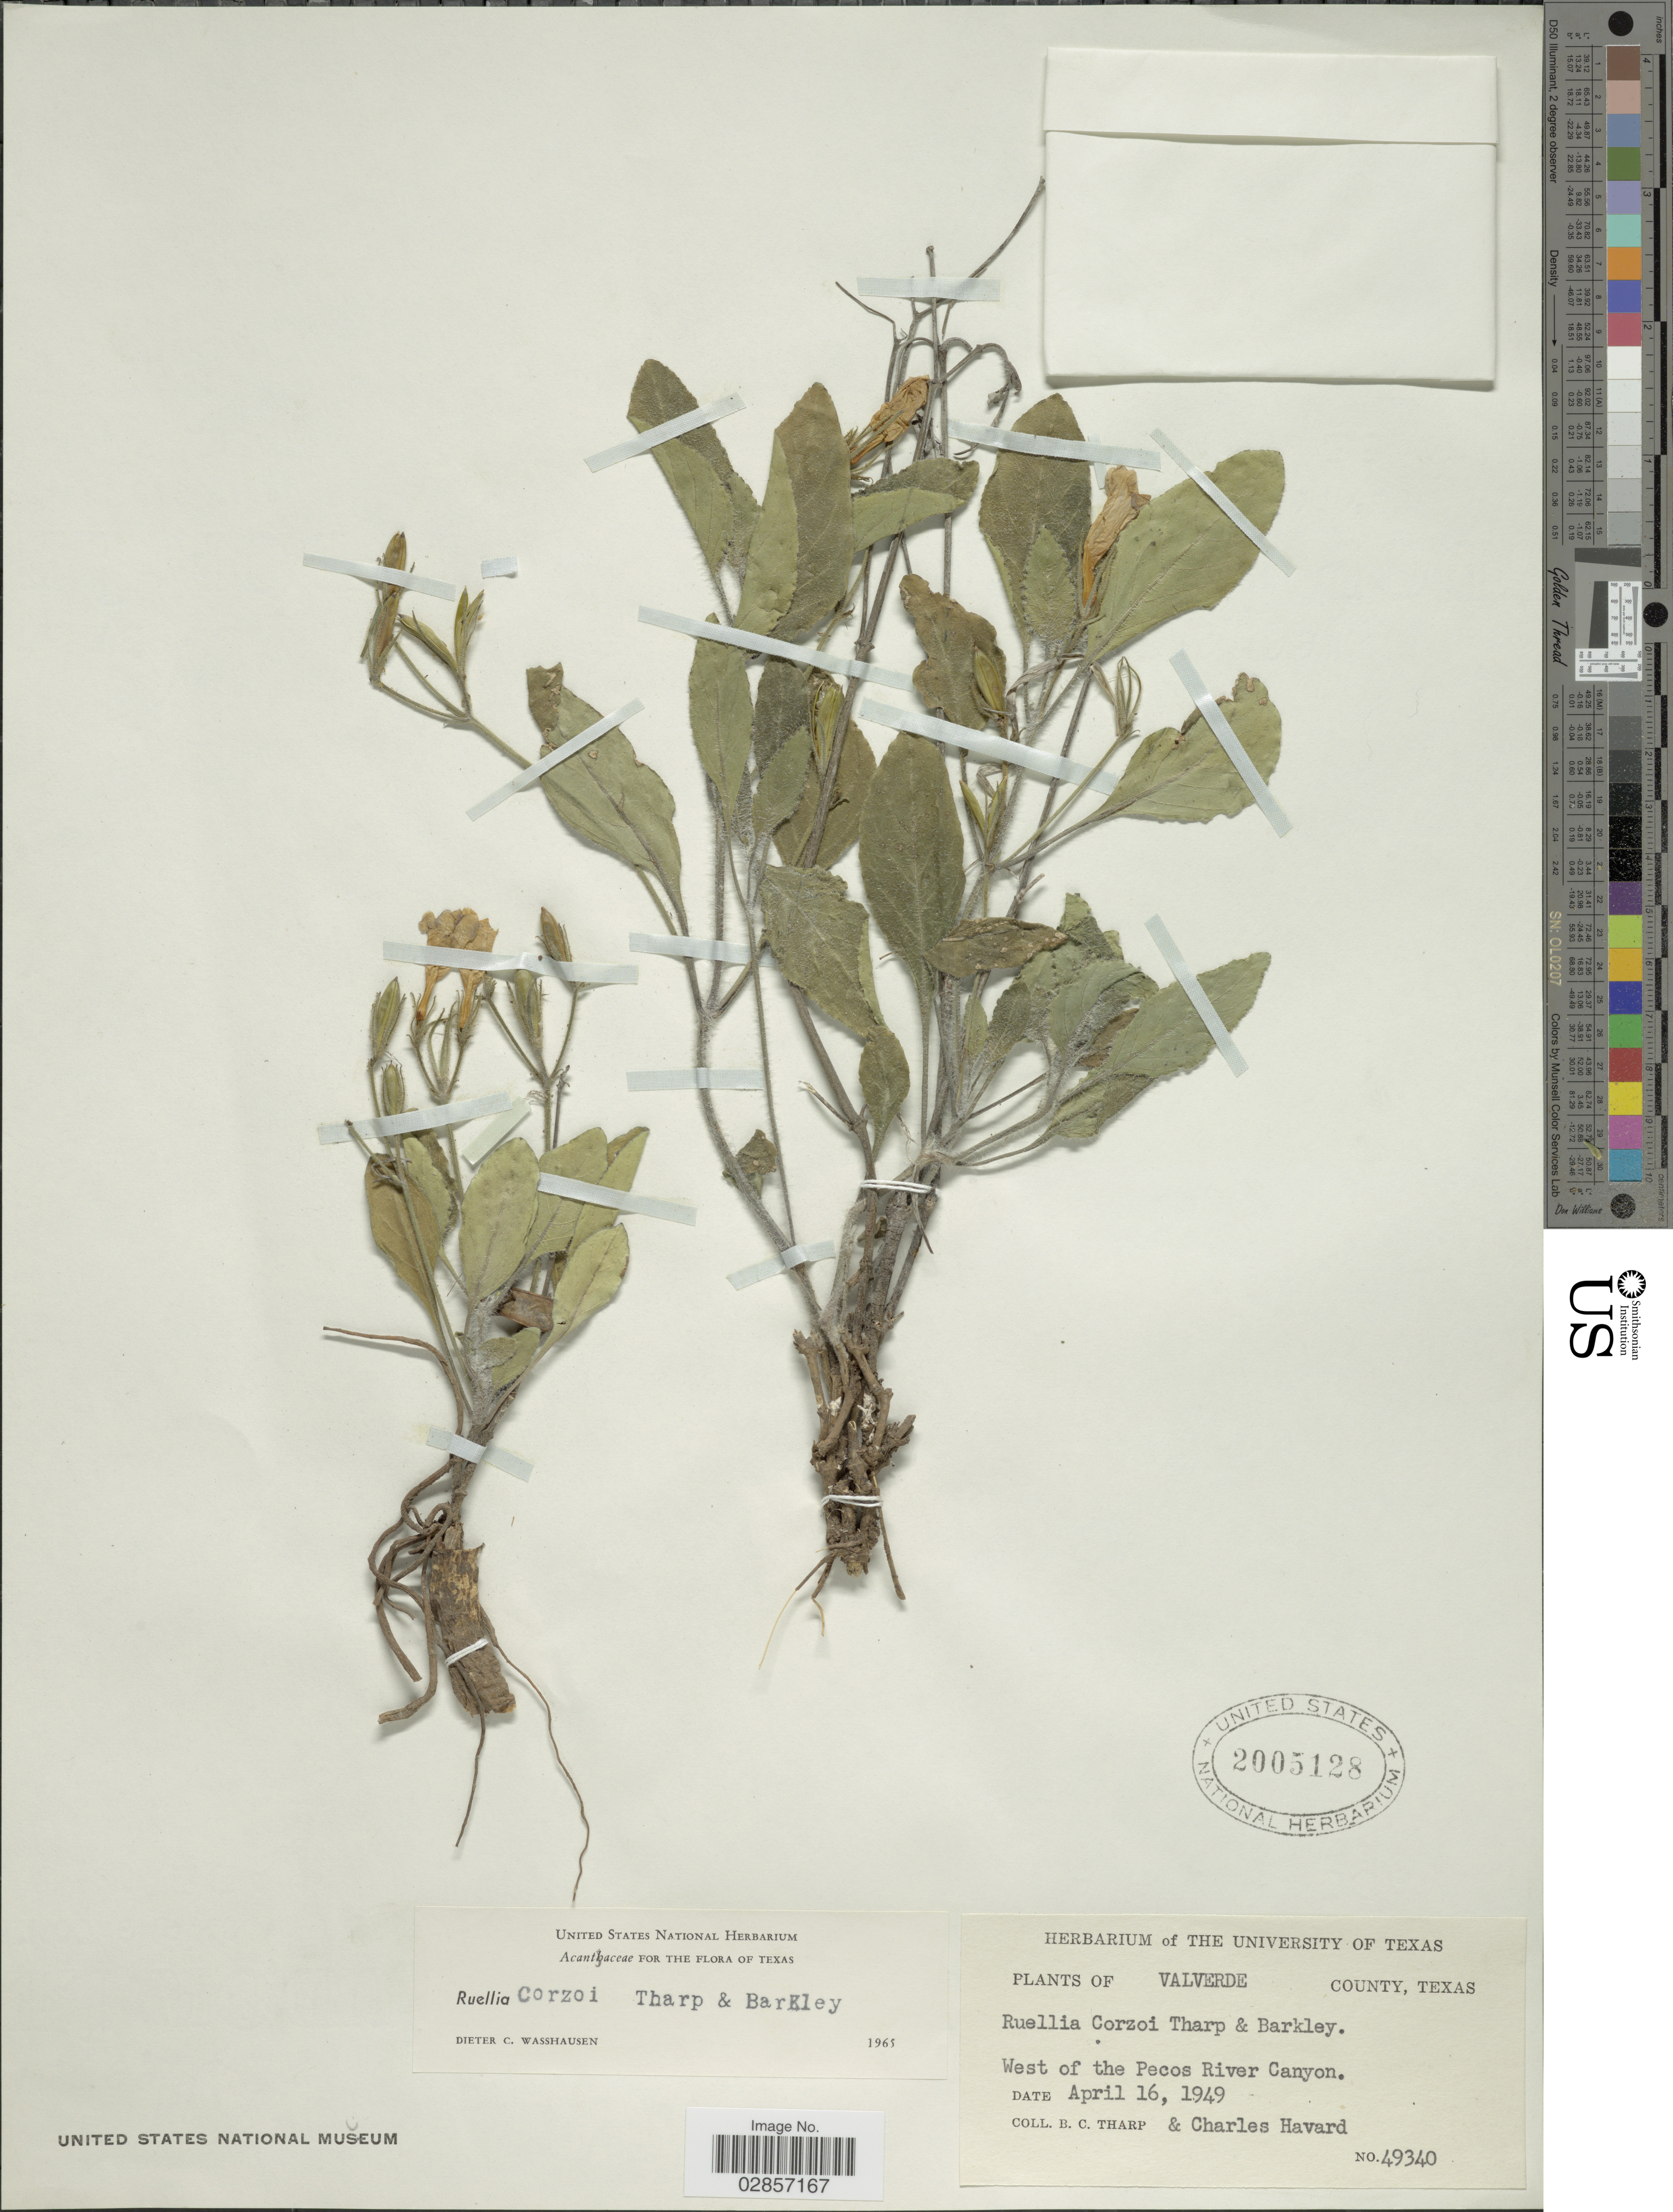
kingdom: Plantae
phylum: Tracheophyta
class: Magnoliopsida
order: Lamiales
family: Acanthaceae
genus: Ruellia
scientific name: Ruellia corzoi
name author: Tharp & F.A. Barkley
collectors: B. C. Tharp & C. G. Havard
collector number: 49340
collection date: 1949-04-16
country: United States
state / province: Texas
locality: Valverde County, West of the Pecos River Canyon.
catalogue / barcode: US 2005128